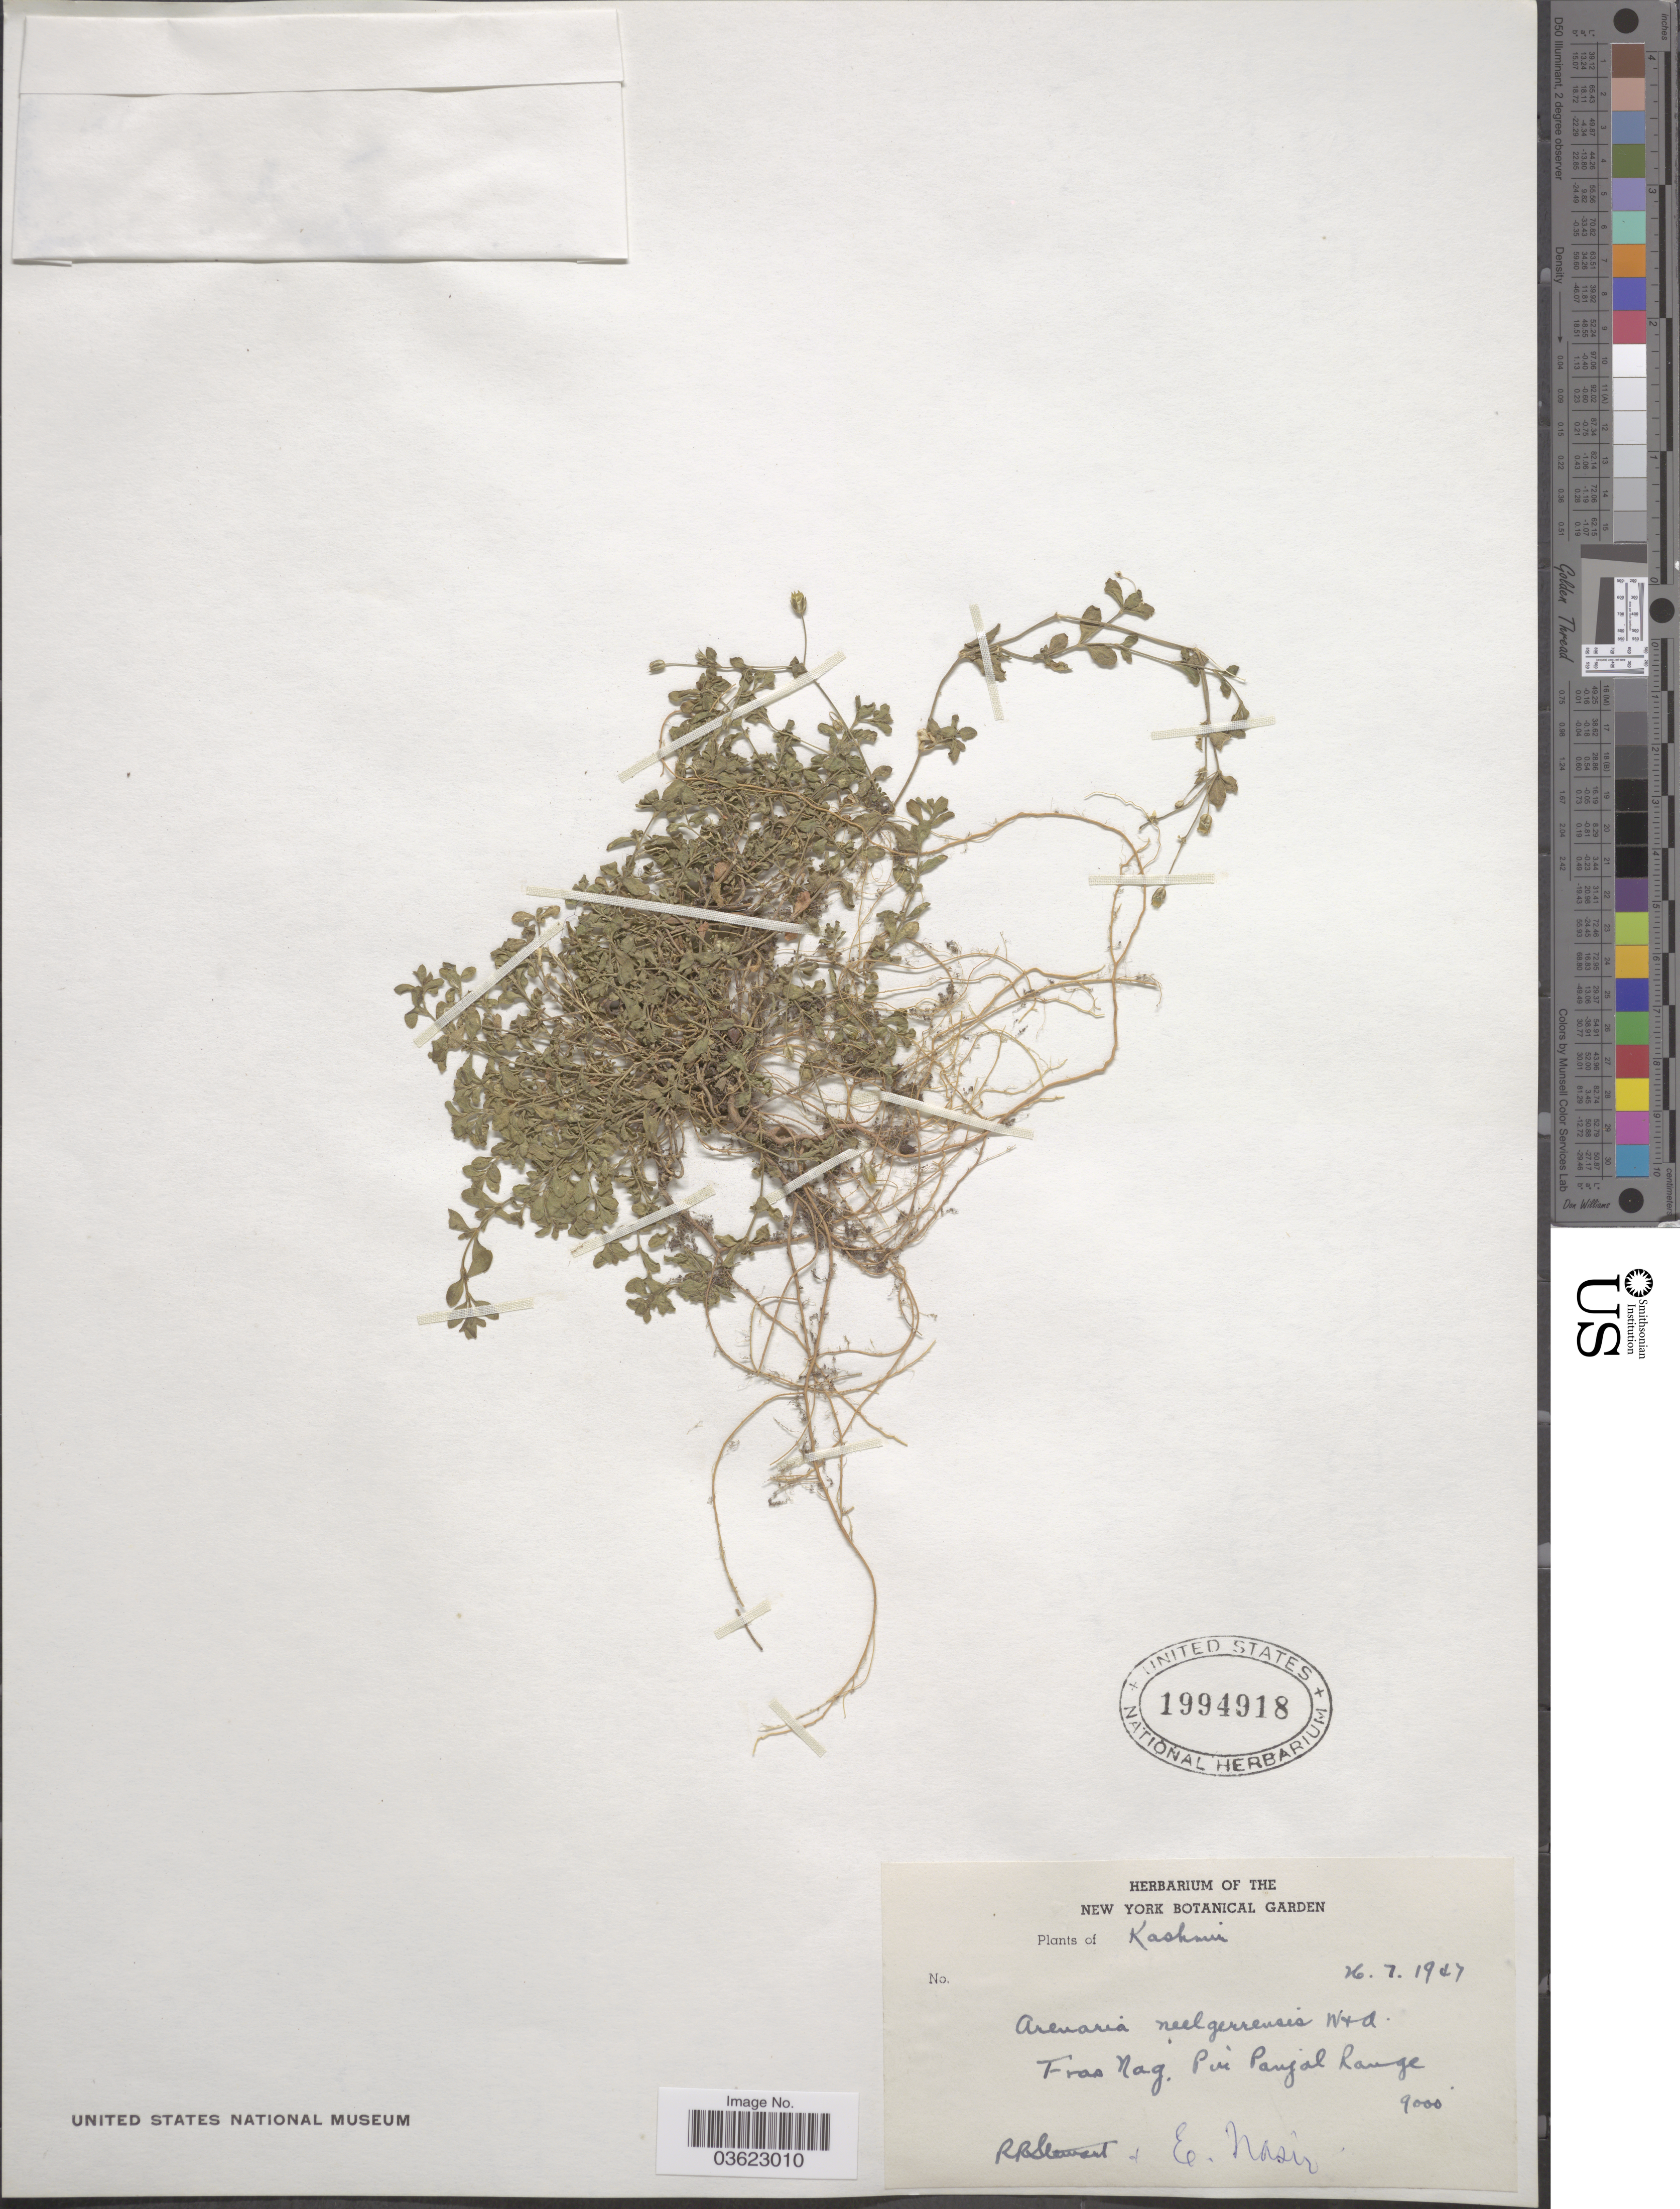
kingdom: Plantae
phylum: Tracheophyta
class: Magnoliopsida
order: Caryophyllales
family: Caryophyllaceae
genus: Arenaria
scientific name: Arenaria neelgerensis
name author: Wight & Arn.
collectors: R. Stewart & E. Nasir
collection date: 1947-07-26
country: India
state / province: Jammu and Kashmir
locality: Kashmir. Fras Nag. Pir Panjal Range.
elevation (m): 2743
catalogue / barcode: US 1994918